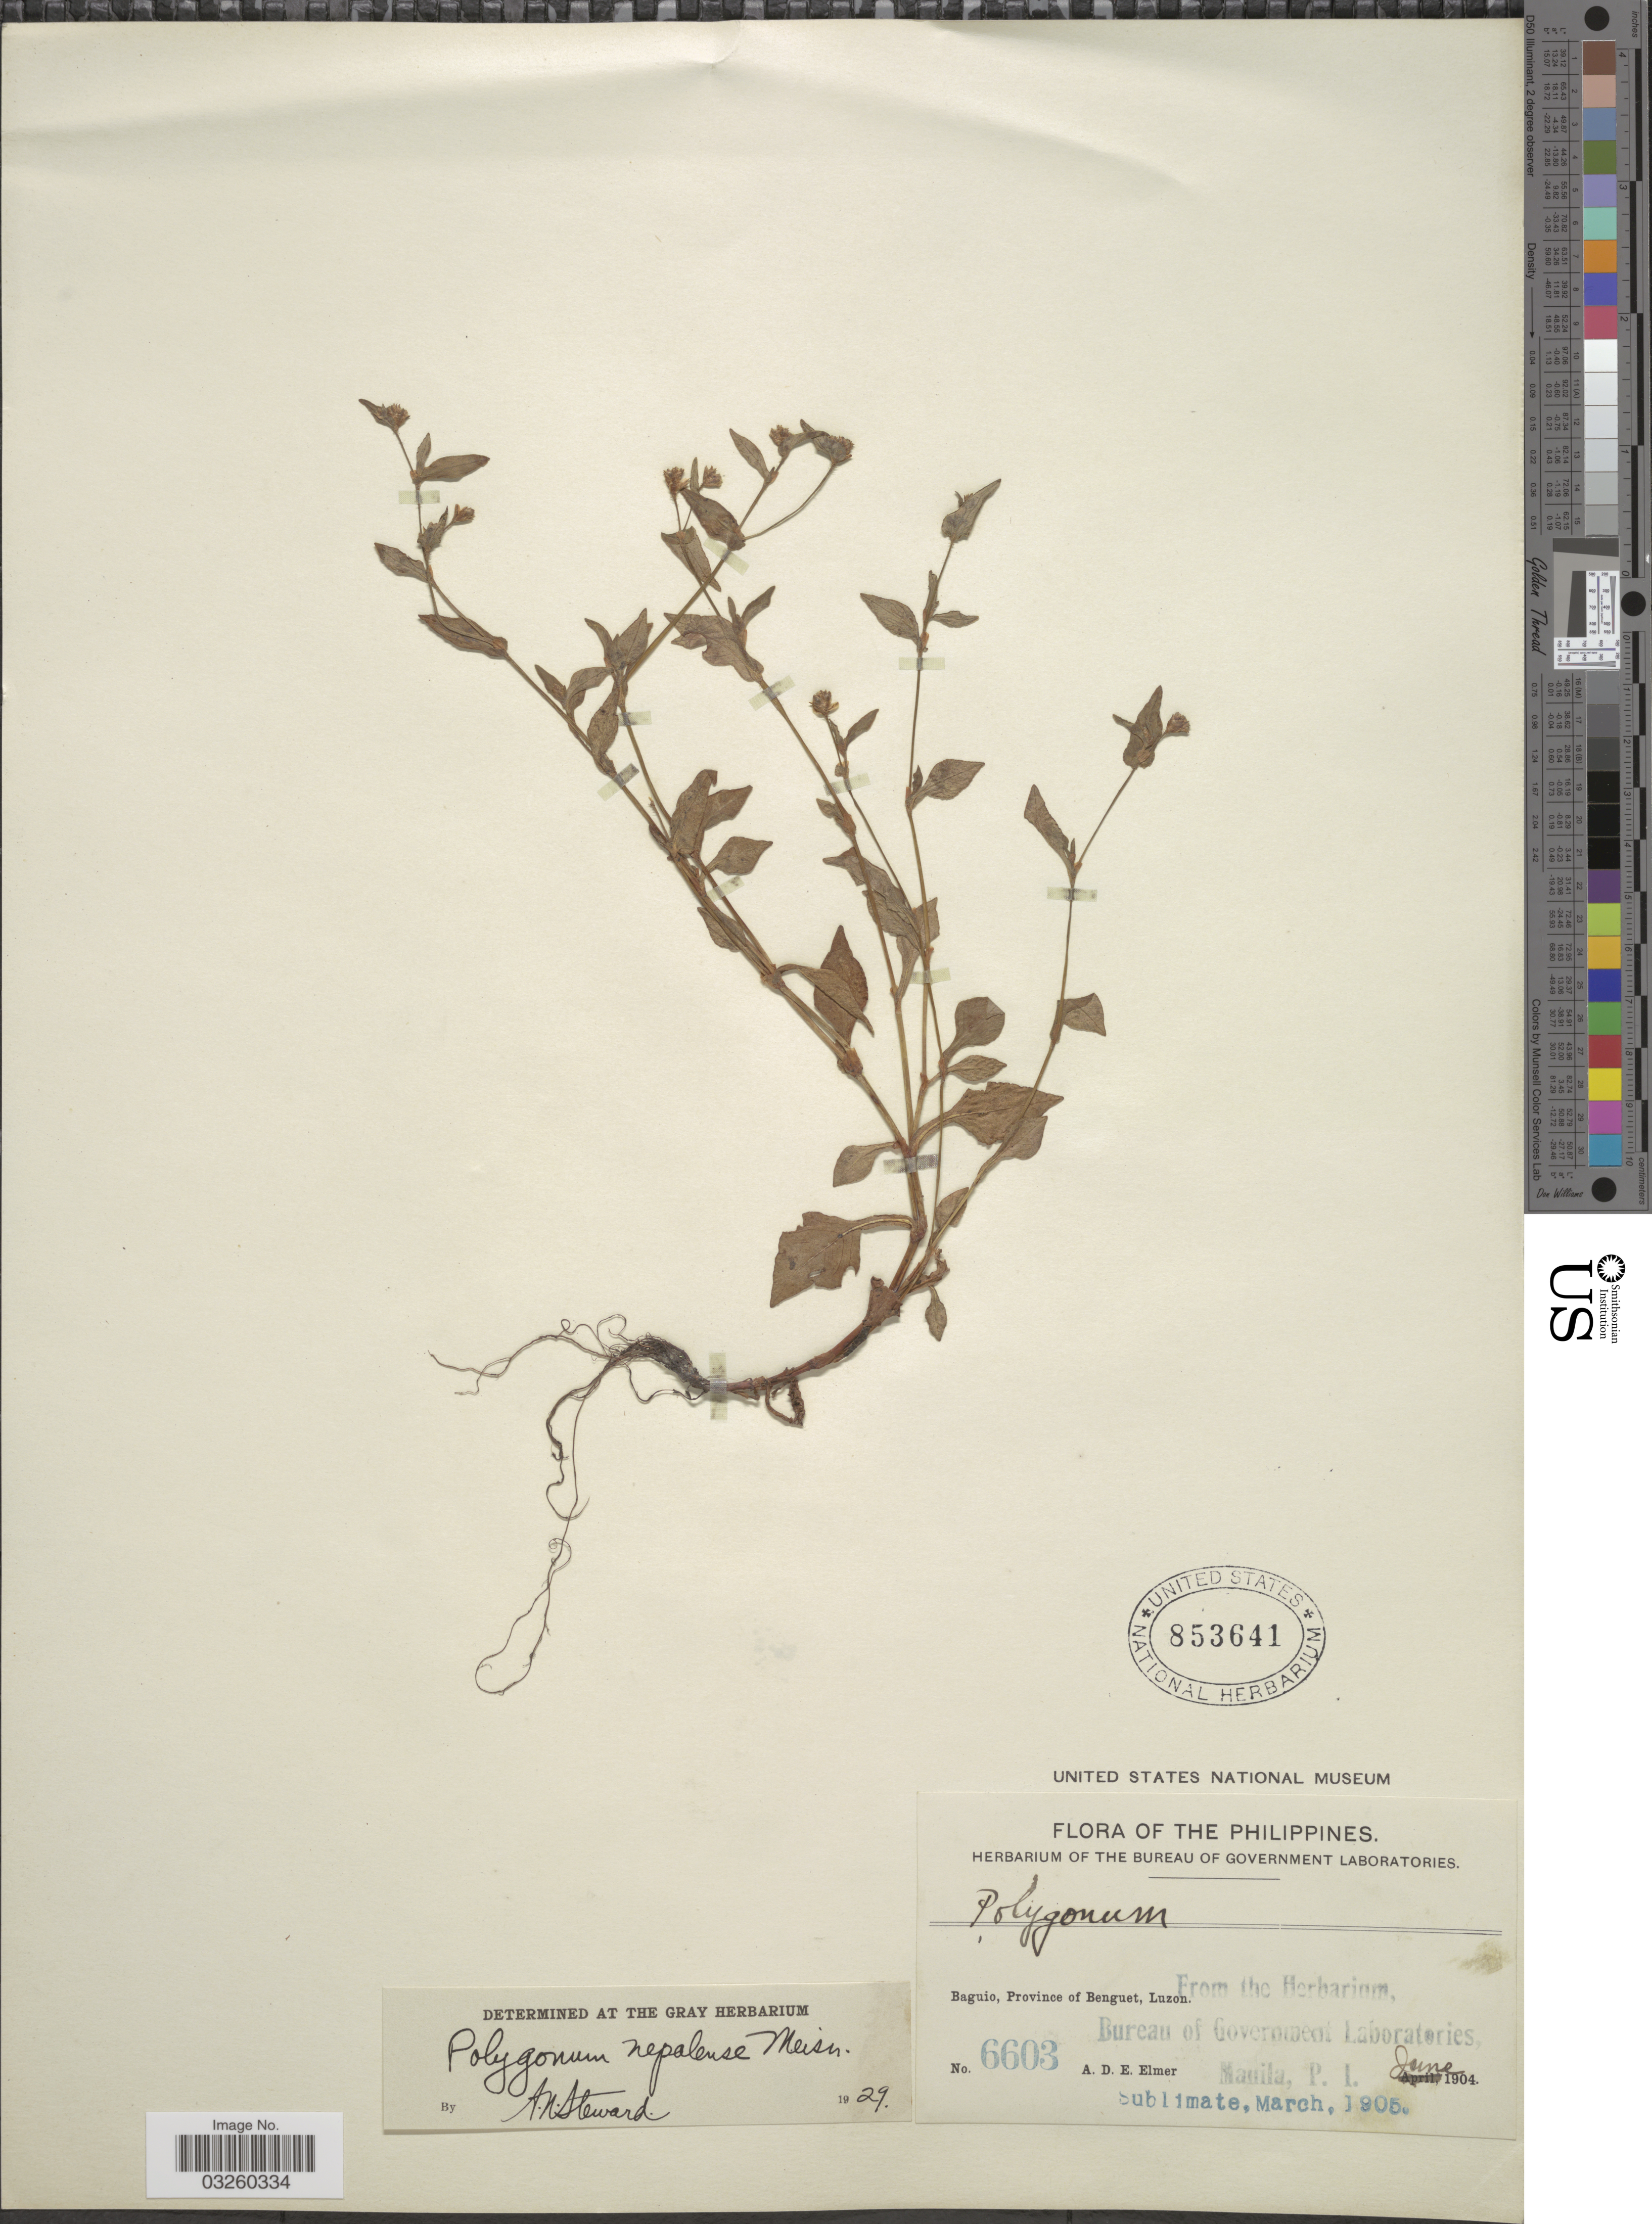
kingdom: Plantae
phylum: Tracheophyta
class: Magnoliopsida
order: Caryophyllales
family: Polygonaceae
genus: Polygonum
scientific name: Polygonum nepalense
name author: Meisn.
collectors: A. D. E. Elmer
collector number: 6603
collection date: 1904-06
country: Philippines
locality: Baguio, Province of Benguet, Luzon.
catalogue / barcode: US 853641